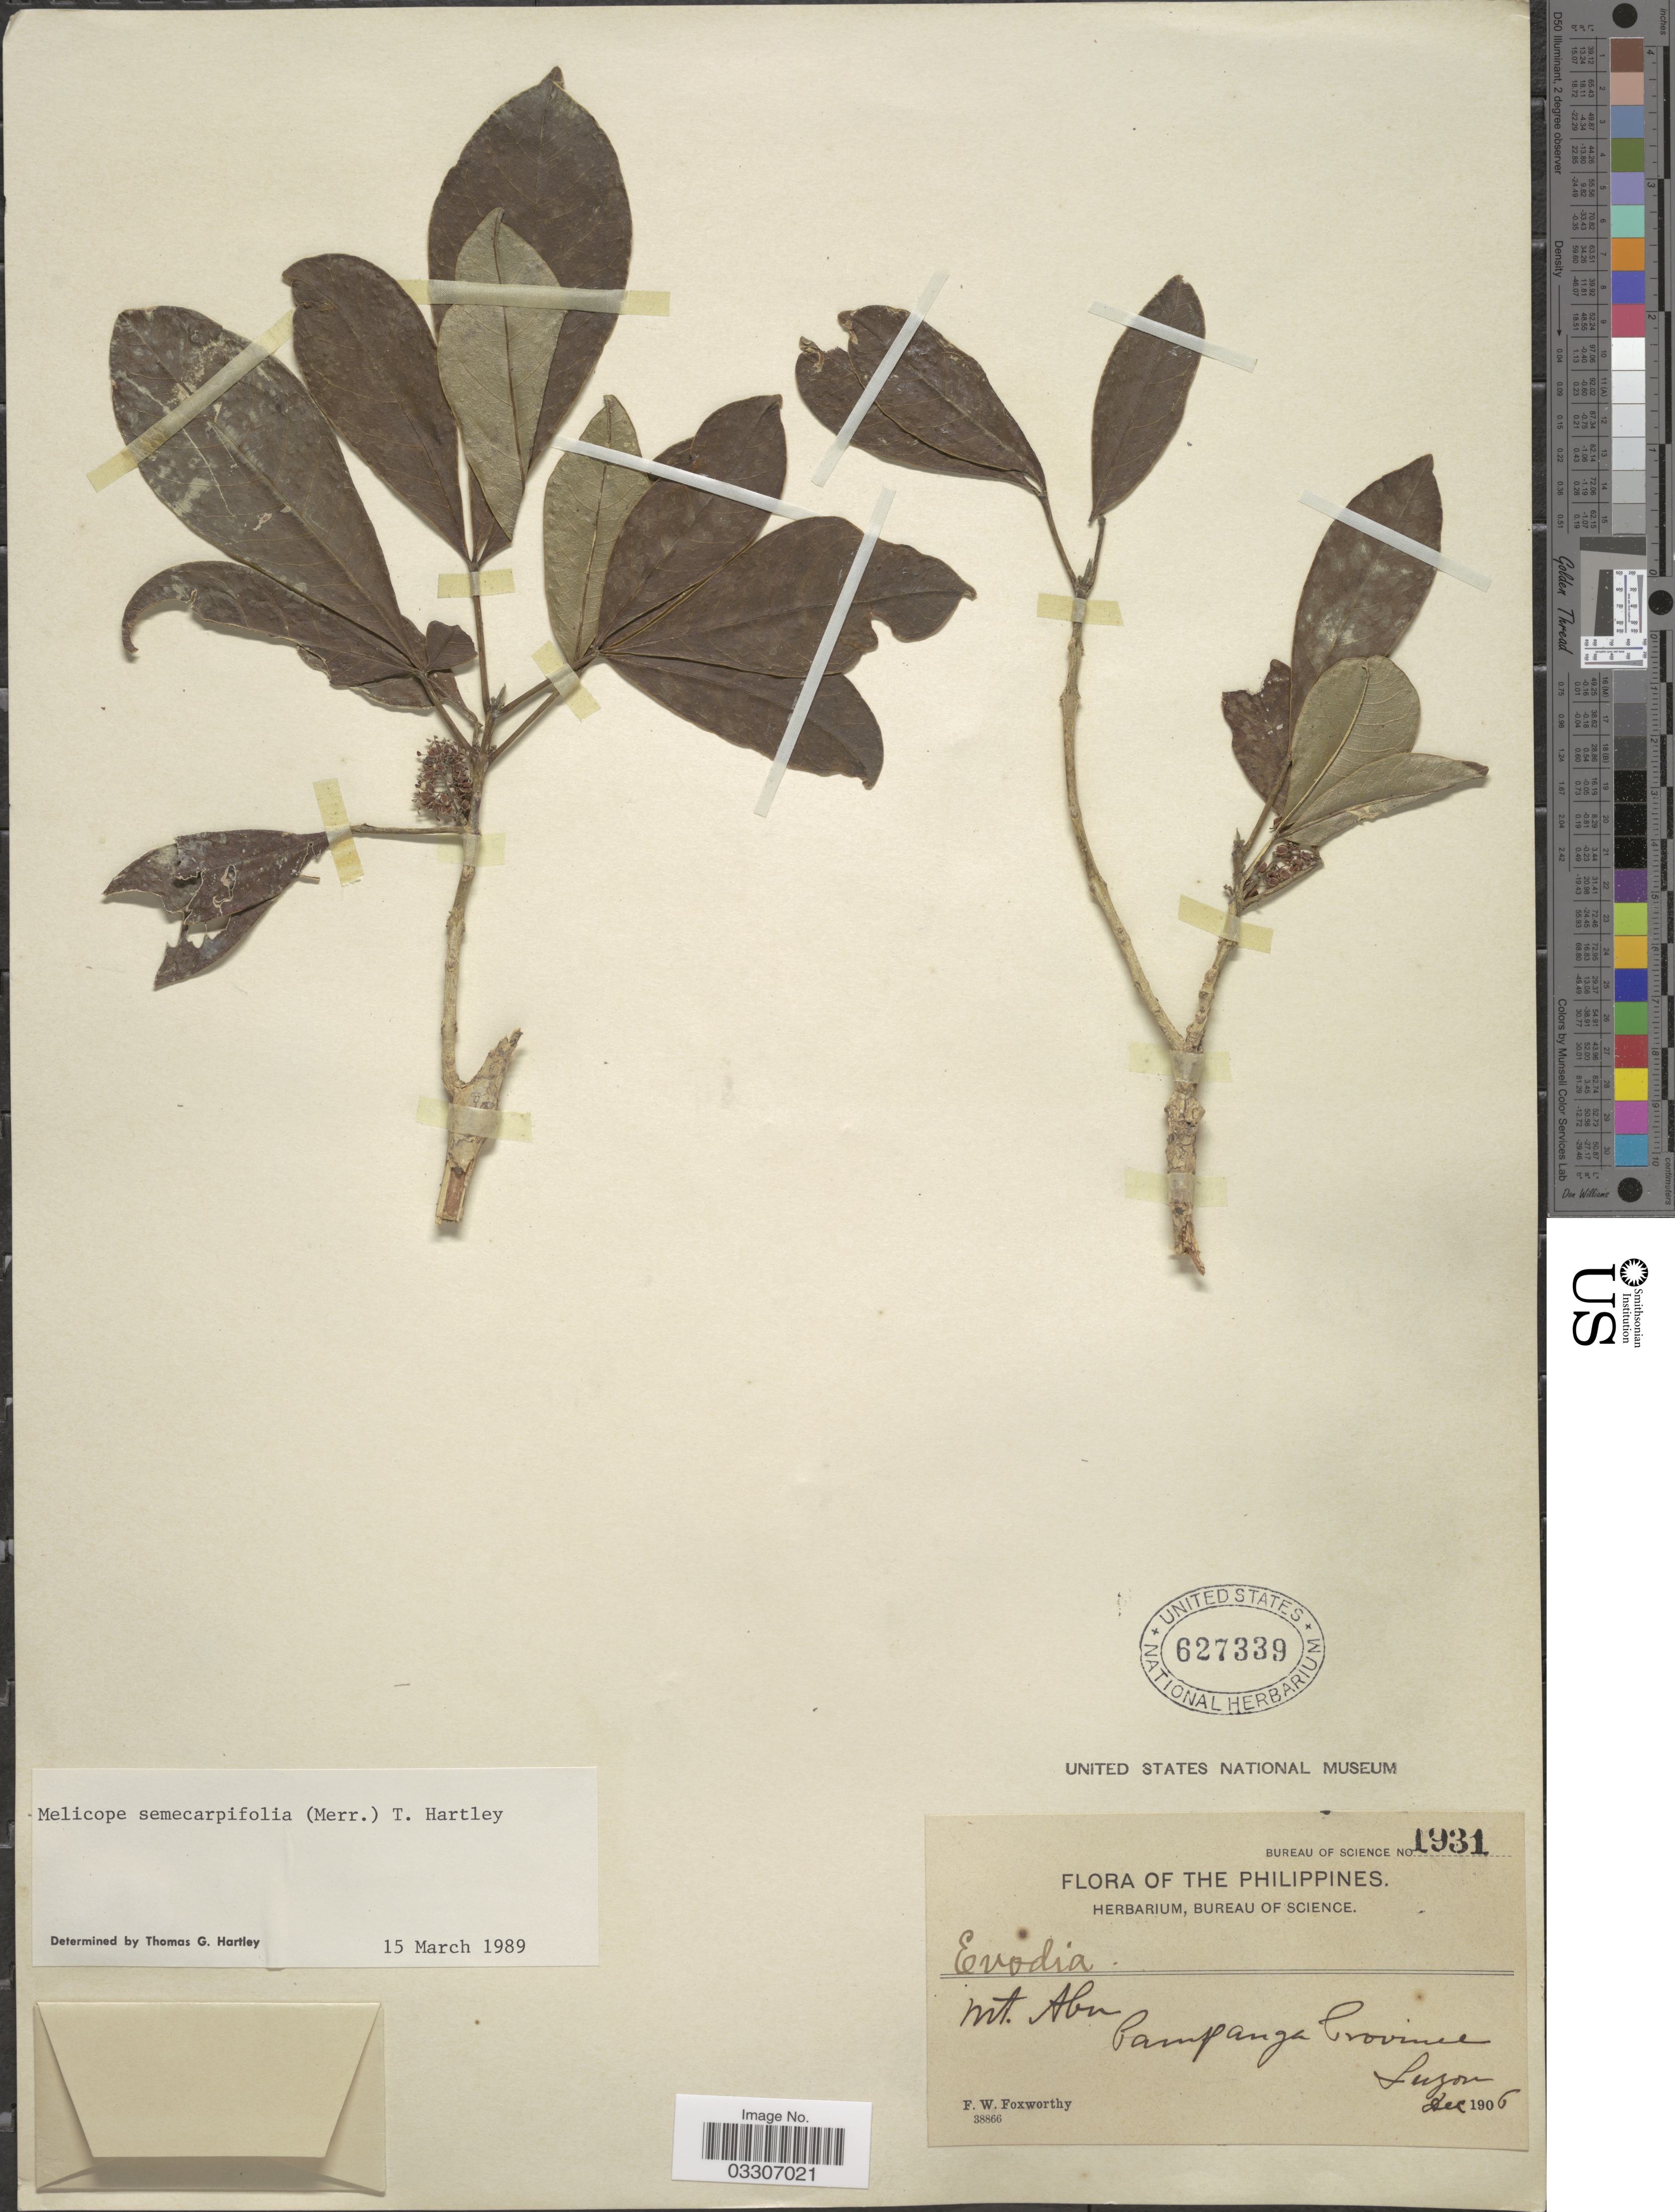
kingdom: Plantae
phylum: Tracheophyta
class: Magnoliopsida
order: Sapindales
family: Rutaceae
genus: Melicope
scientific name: Melicope semecarpifolia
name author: (Merr.) T.G. Hartley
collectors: F. W. Foxworthy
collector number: Bureau of Science 1931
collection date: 1906-12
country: Philippines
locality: Mt. Abu, Pampanga Province, Luzon.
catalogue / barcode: US 627339